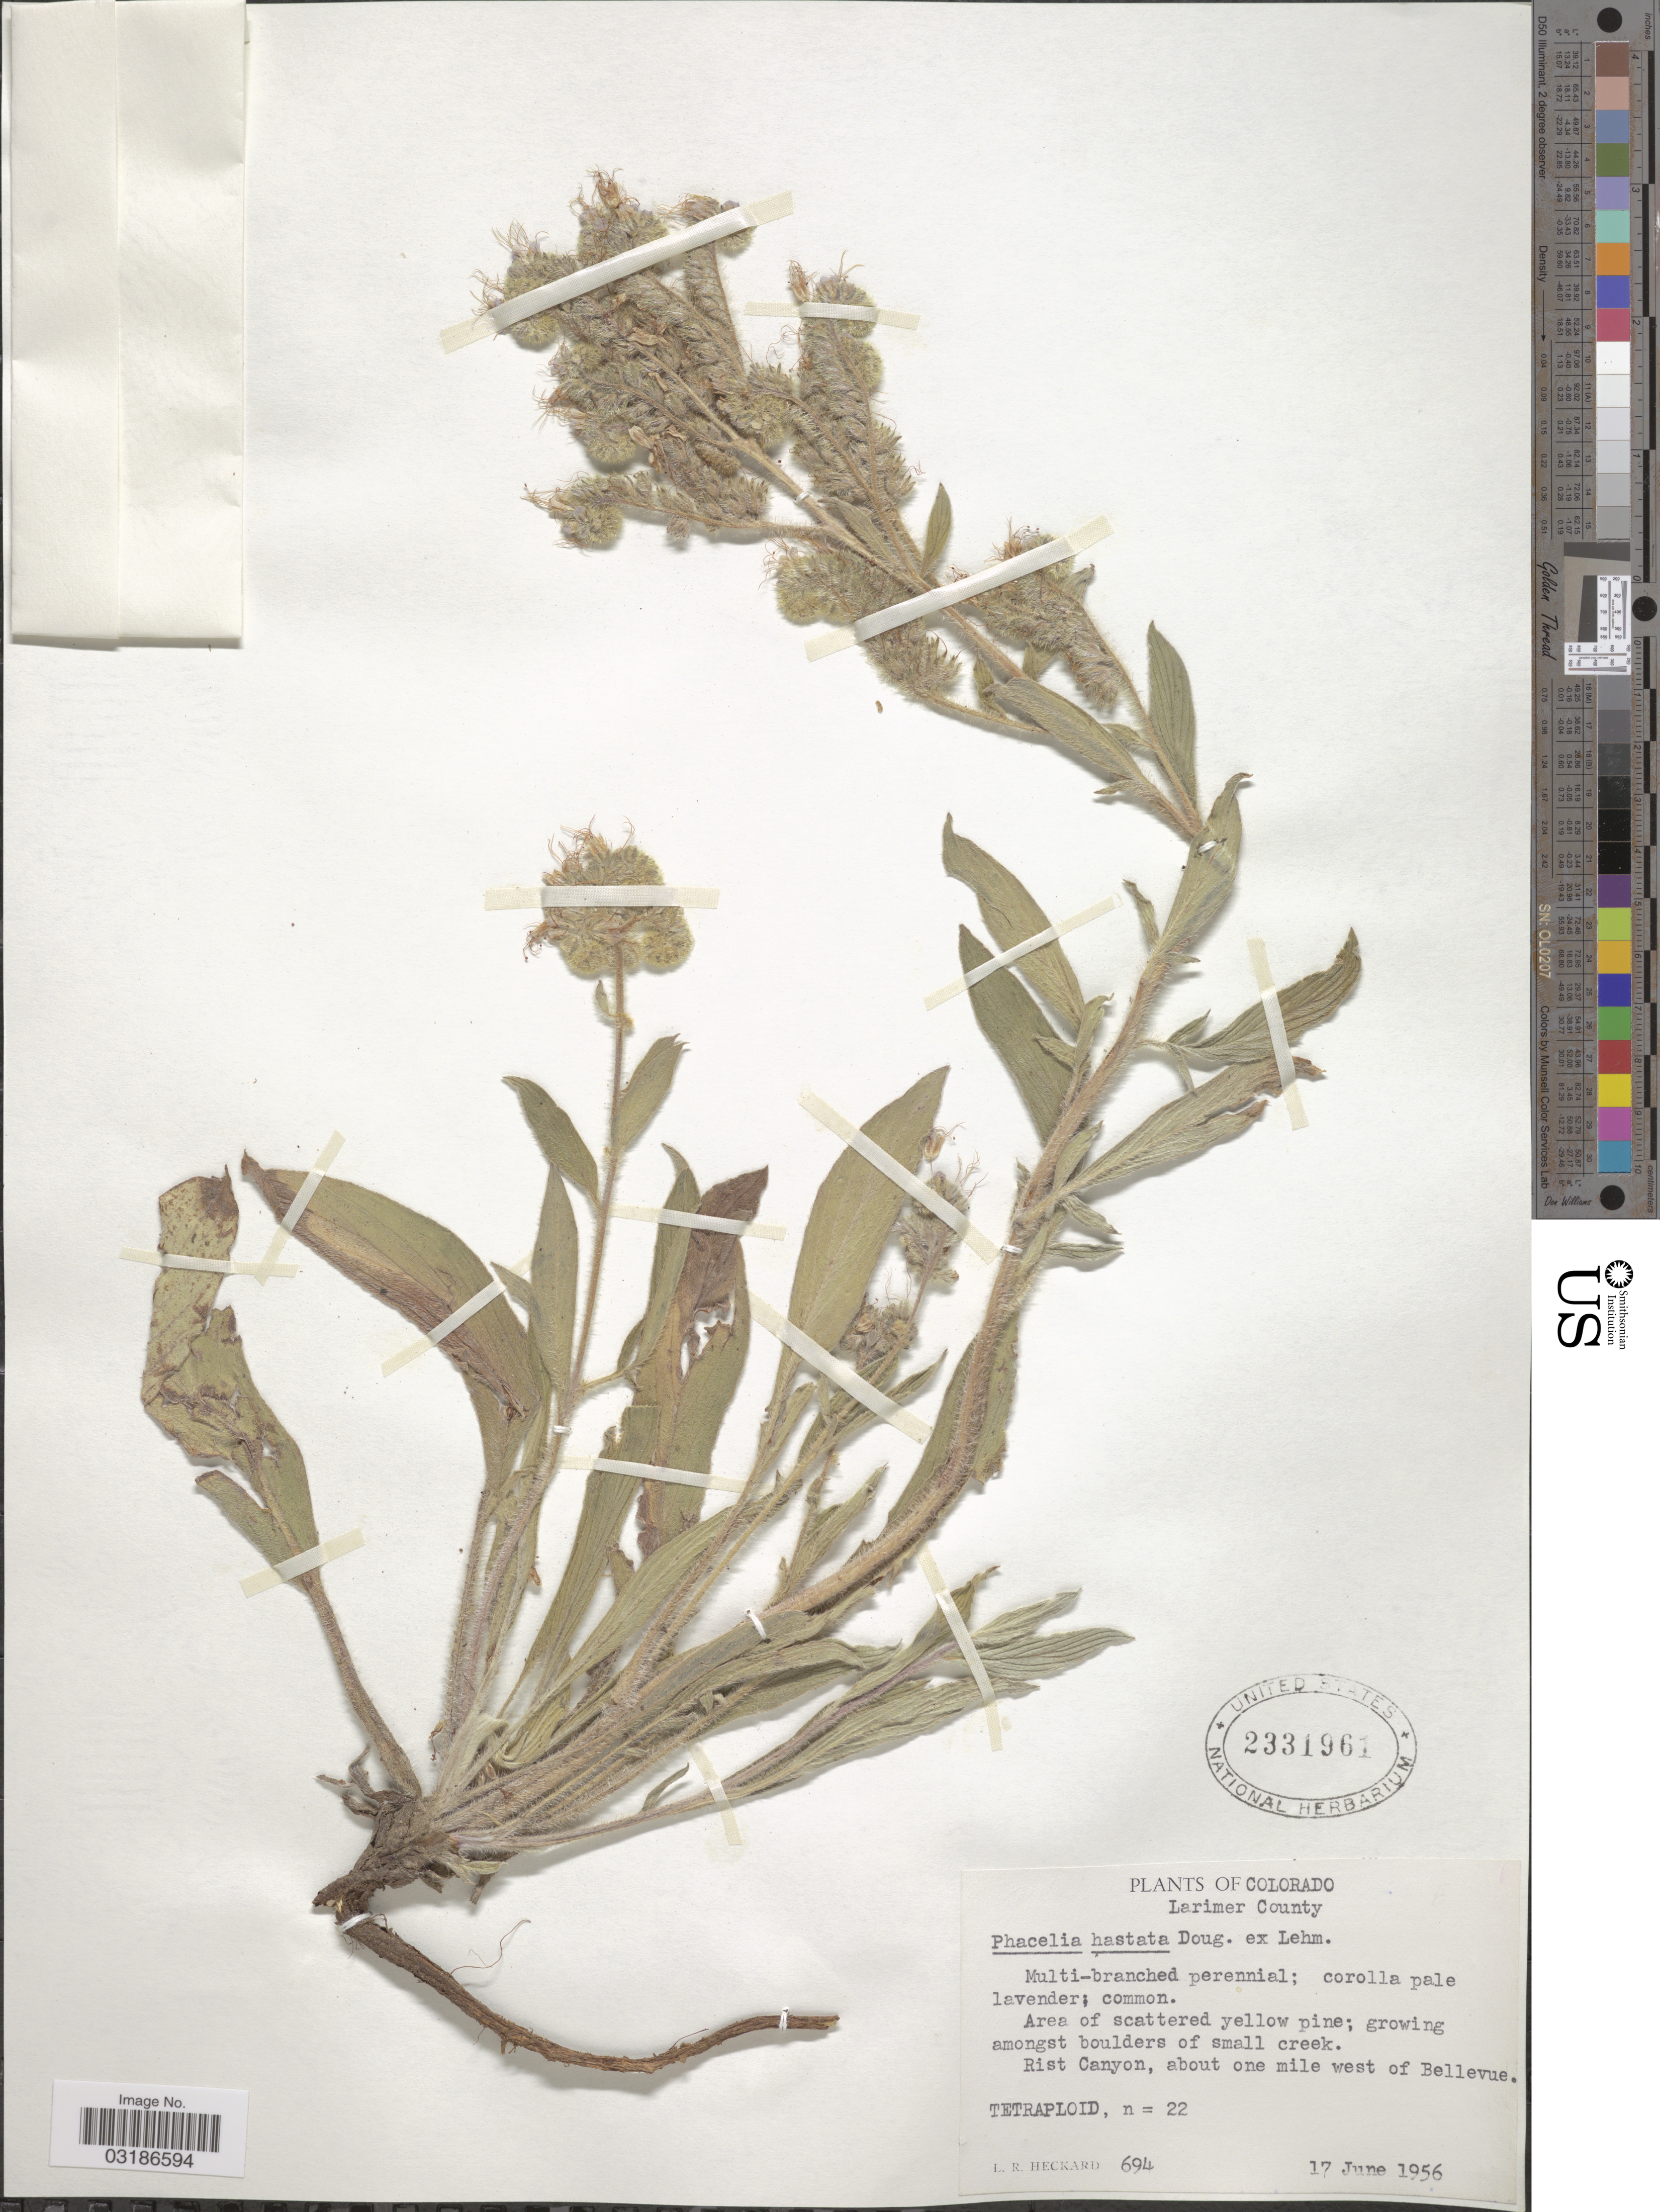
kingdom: Plantae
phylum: Tracheophyta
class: Magnoliopsida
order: Boraginales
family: Hydrophyllaceae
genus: Phacelia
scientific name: Phacelia hastata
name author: Douglas ex Lehm.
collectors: L. R. Heckard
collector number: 694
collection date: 1956-06-17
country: United States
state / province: Colorado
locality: Larimer County, Rist canyon, about one mile west of Bellevue.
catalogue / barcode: US 2331961